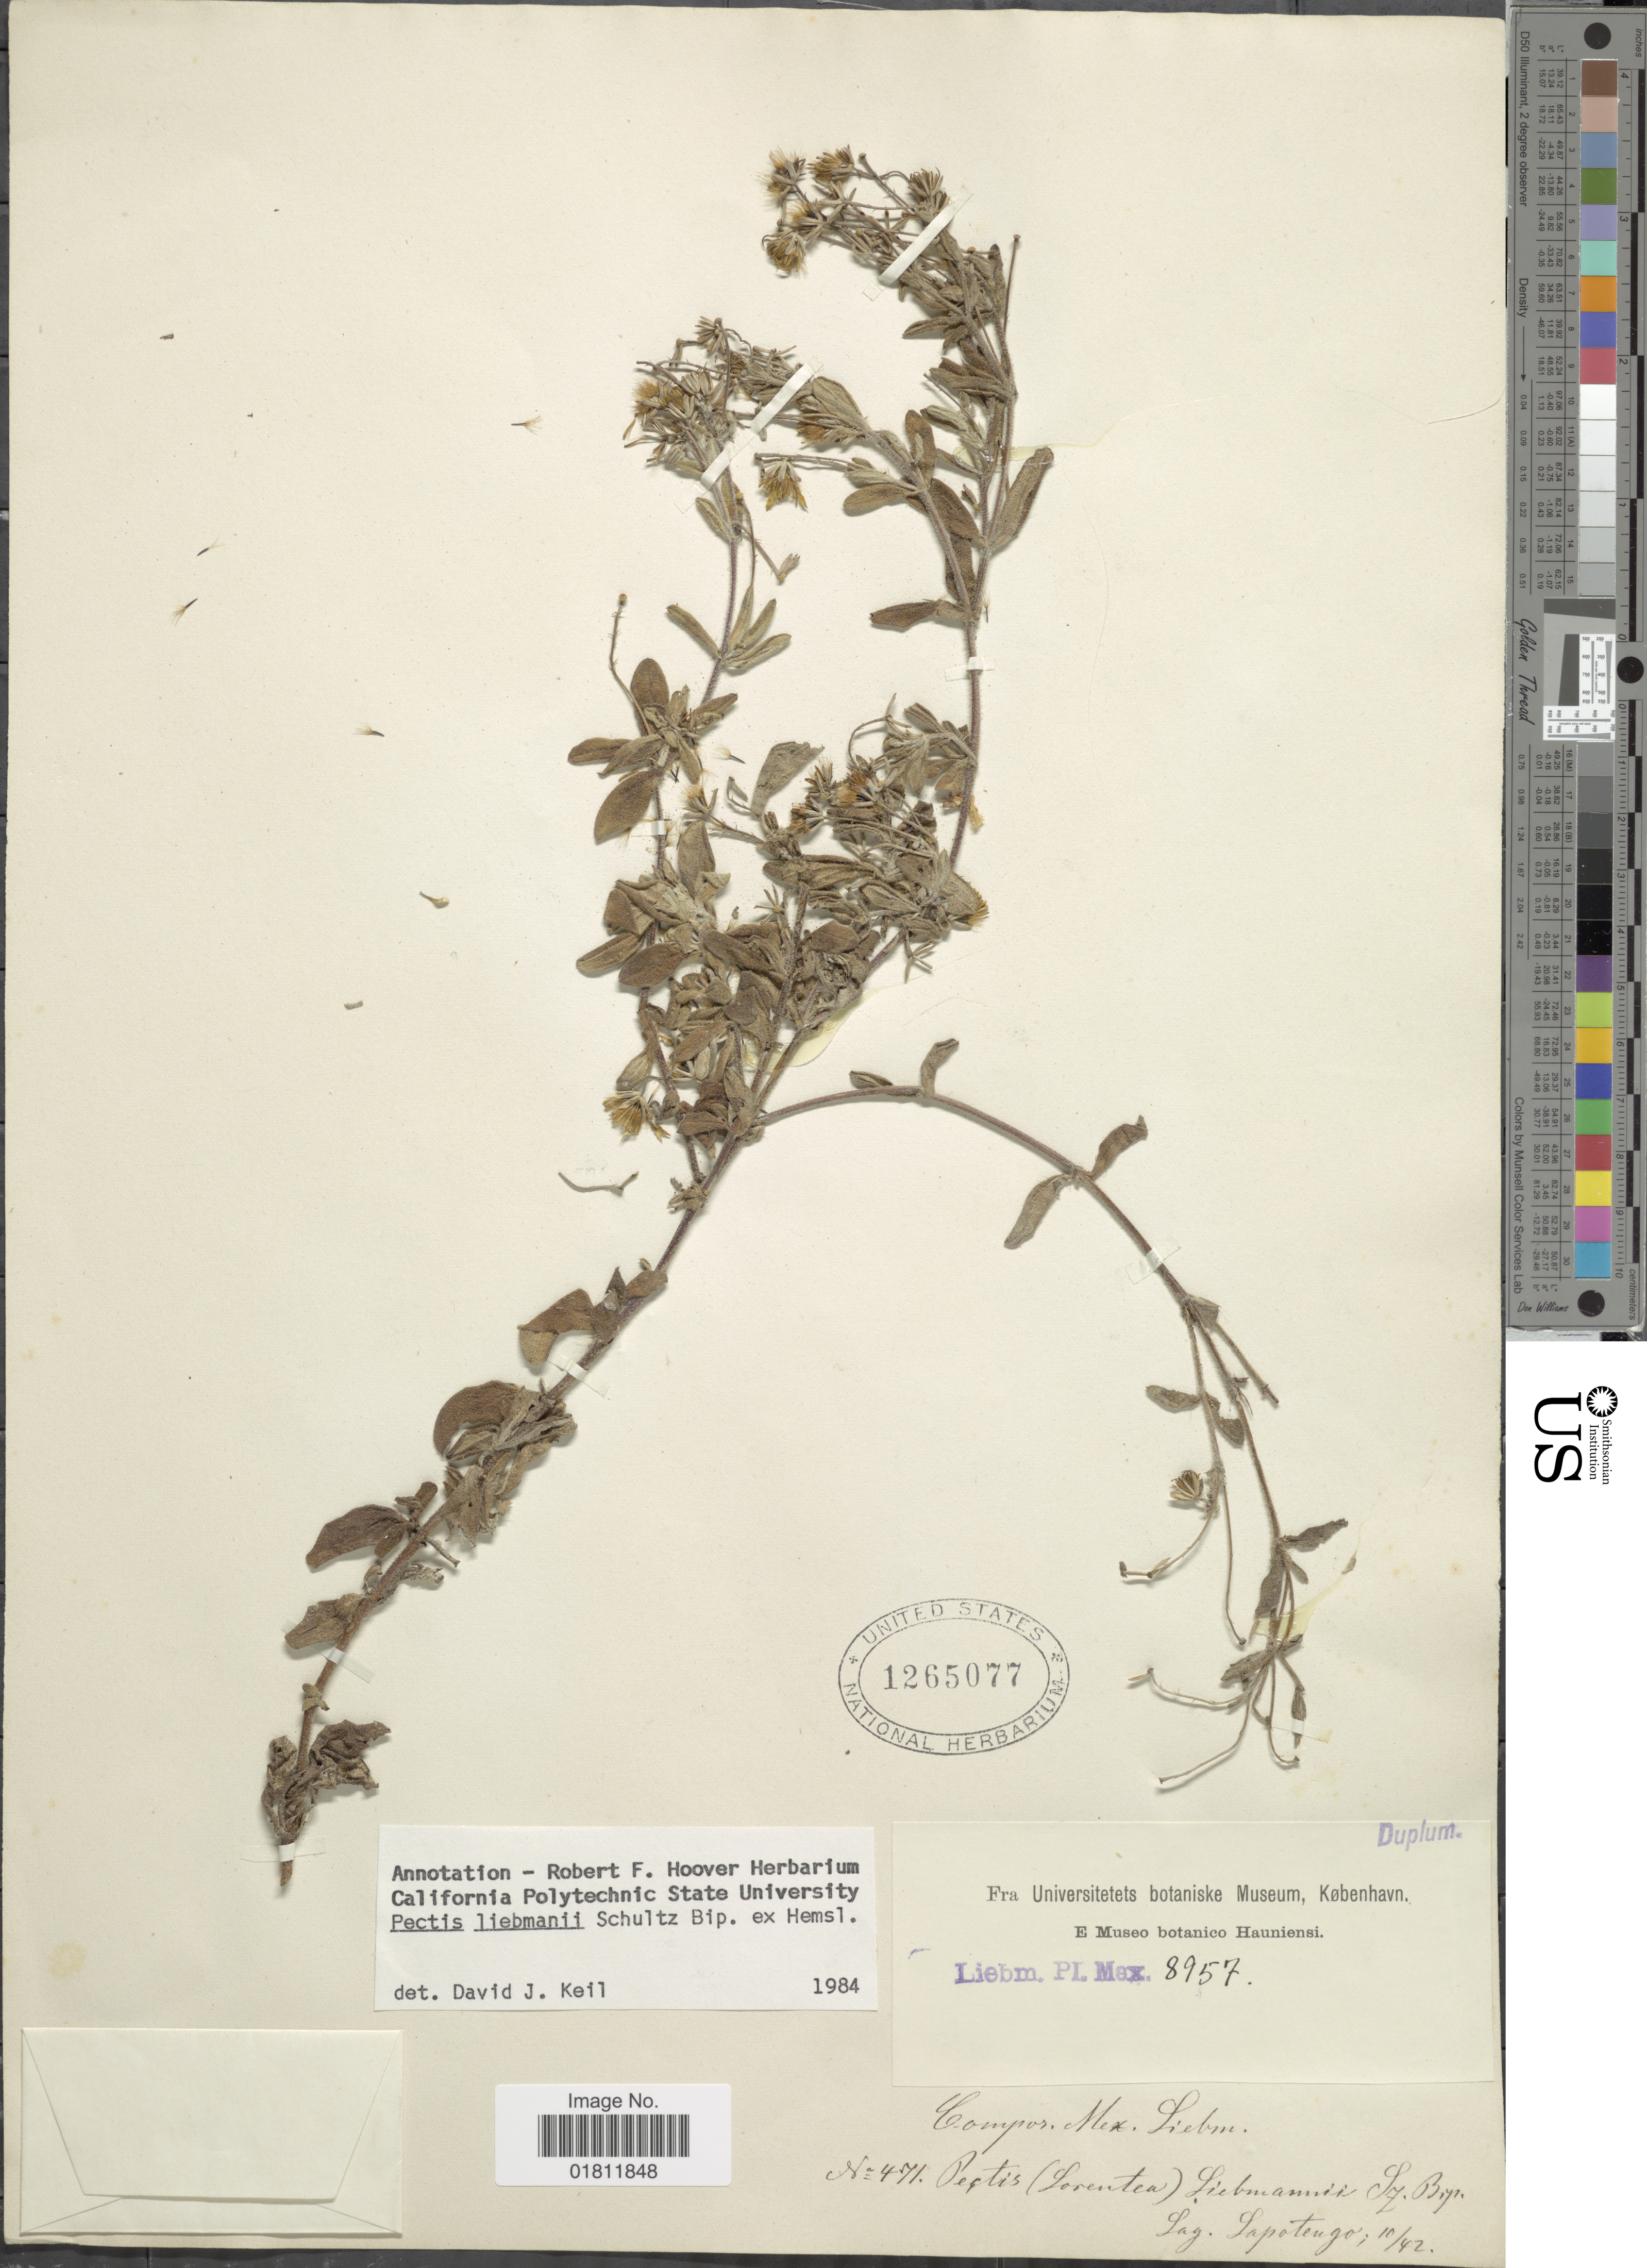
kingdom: Plantae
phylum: Tracheophyta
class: Magnoliopsida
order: Asterales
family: Asteraceae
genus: Pectis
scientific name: Pectis liebmannii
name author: Sch. Bip. ex Hemsl.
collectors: M. Liberman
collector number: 8957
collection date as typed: Transcribed d/m/y: /10/42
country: Mexico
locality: Zapotengo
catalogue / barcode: US 1265077